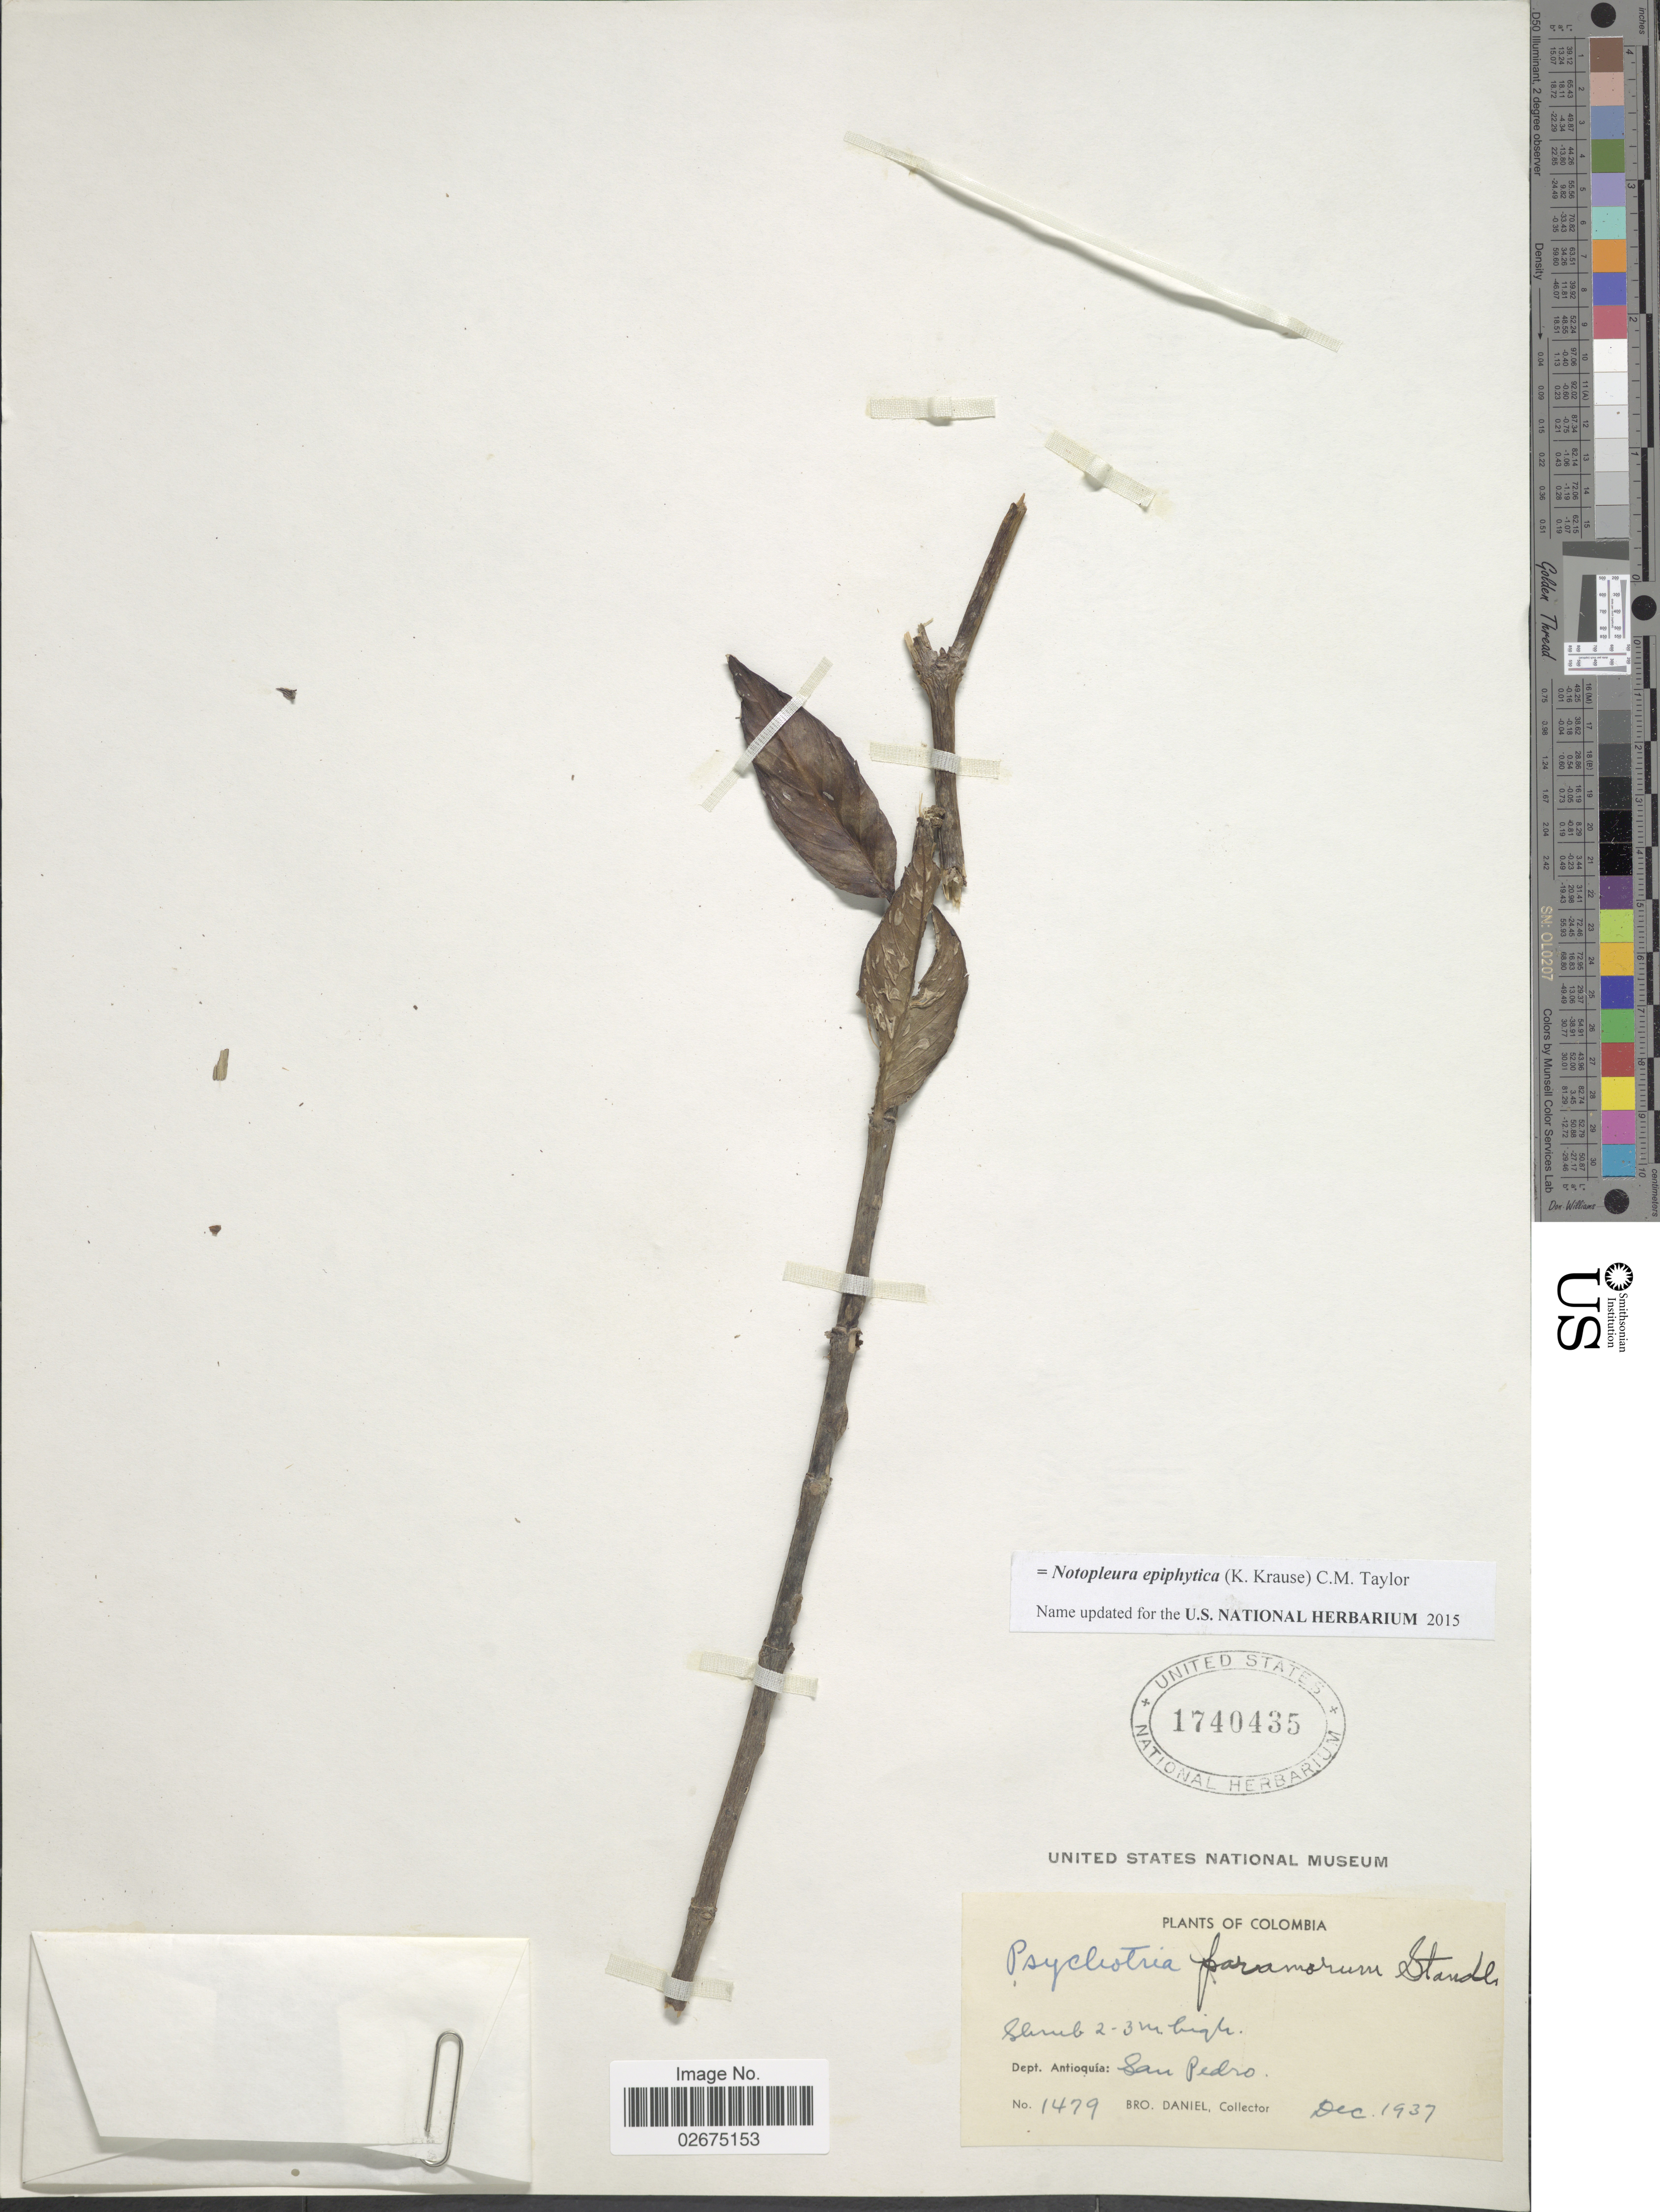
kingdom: Plantae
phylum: Tracheophyta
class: Magnoliopsida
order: Gentianales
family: Rubiaceae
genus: Notopleura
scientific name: Notopleura epiphytica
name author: (K. Krause) C.M. Taylor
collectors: Bro. Daniel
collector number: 1479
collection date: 1937-12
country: Colombia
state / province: Antioquia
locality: San Pedro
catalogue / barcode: US 1740435